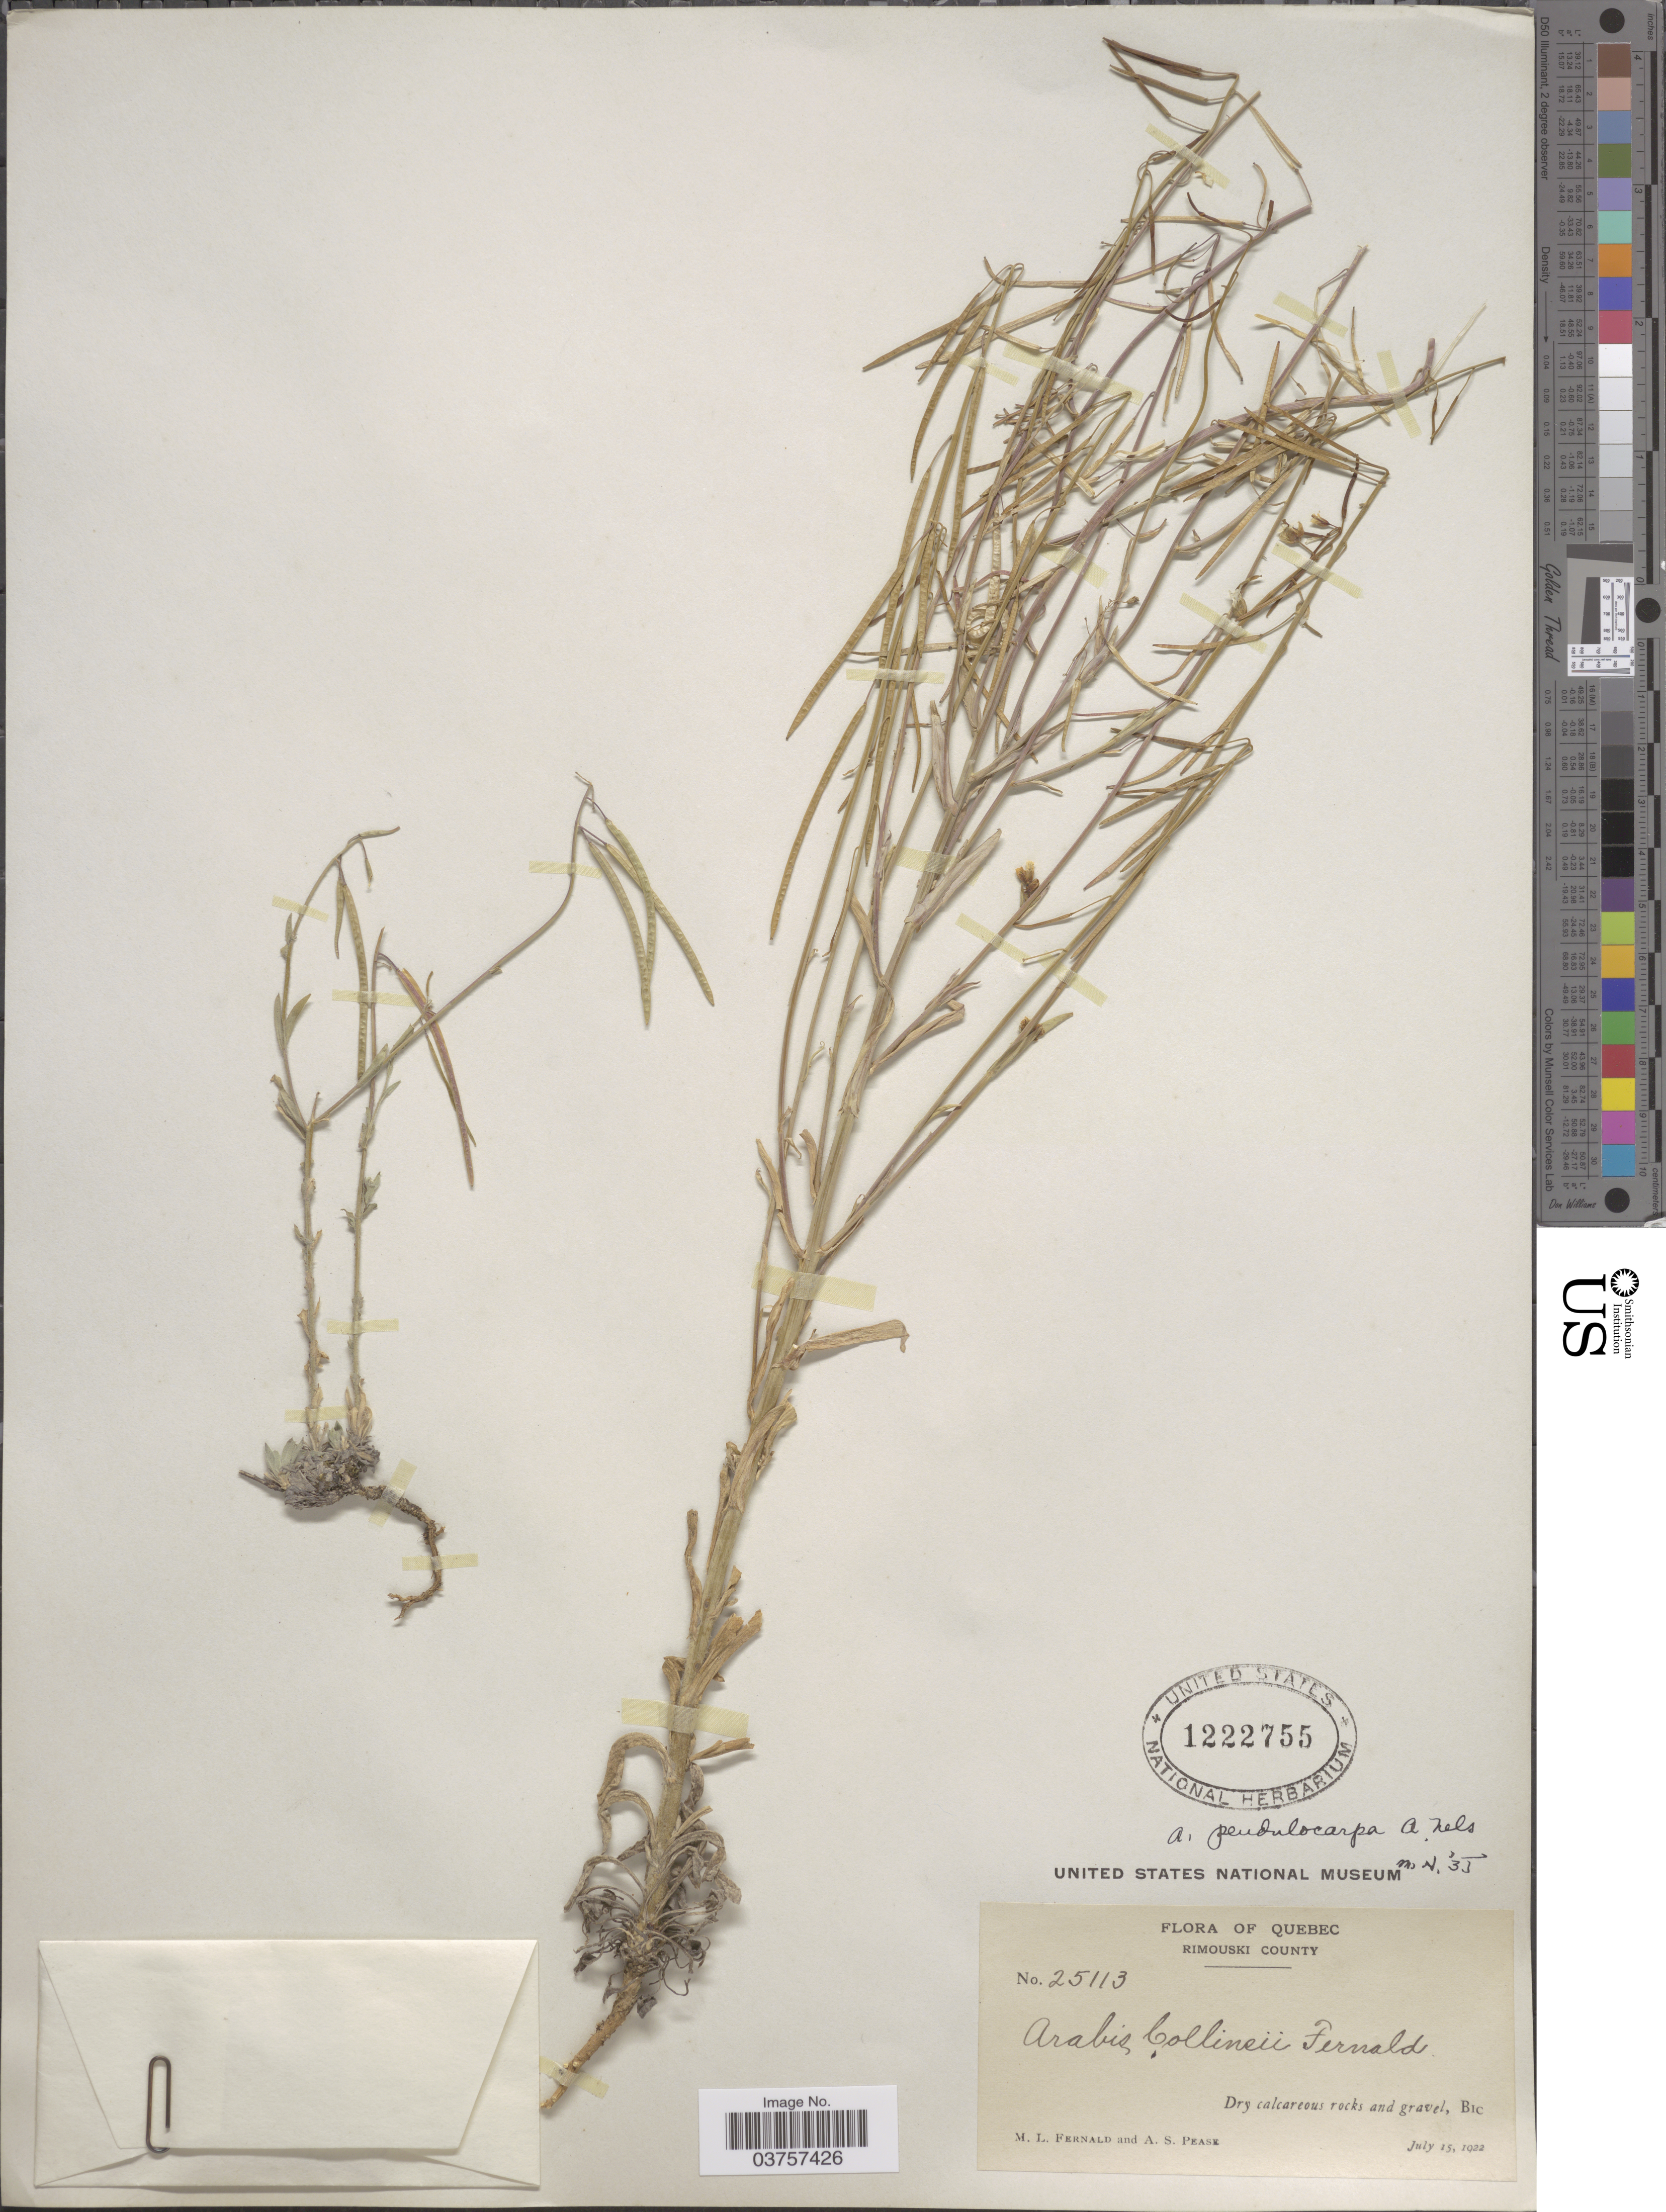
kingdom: Plantae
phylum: Tracheophyta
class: Magnoliopsida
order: Brassicales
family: Brassicaceae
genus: Arabis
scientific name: Arabis holboellii var. collinsii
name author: (Fernald) Rollins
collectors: M. L. Fernald & A. S. Pease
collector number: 25113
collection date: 1922-07-15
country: Canada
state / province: Quebec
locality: Rimouski County, Bic.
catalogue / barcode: US 1222755